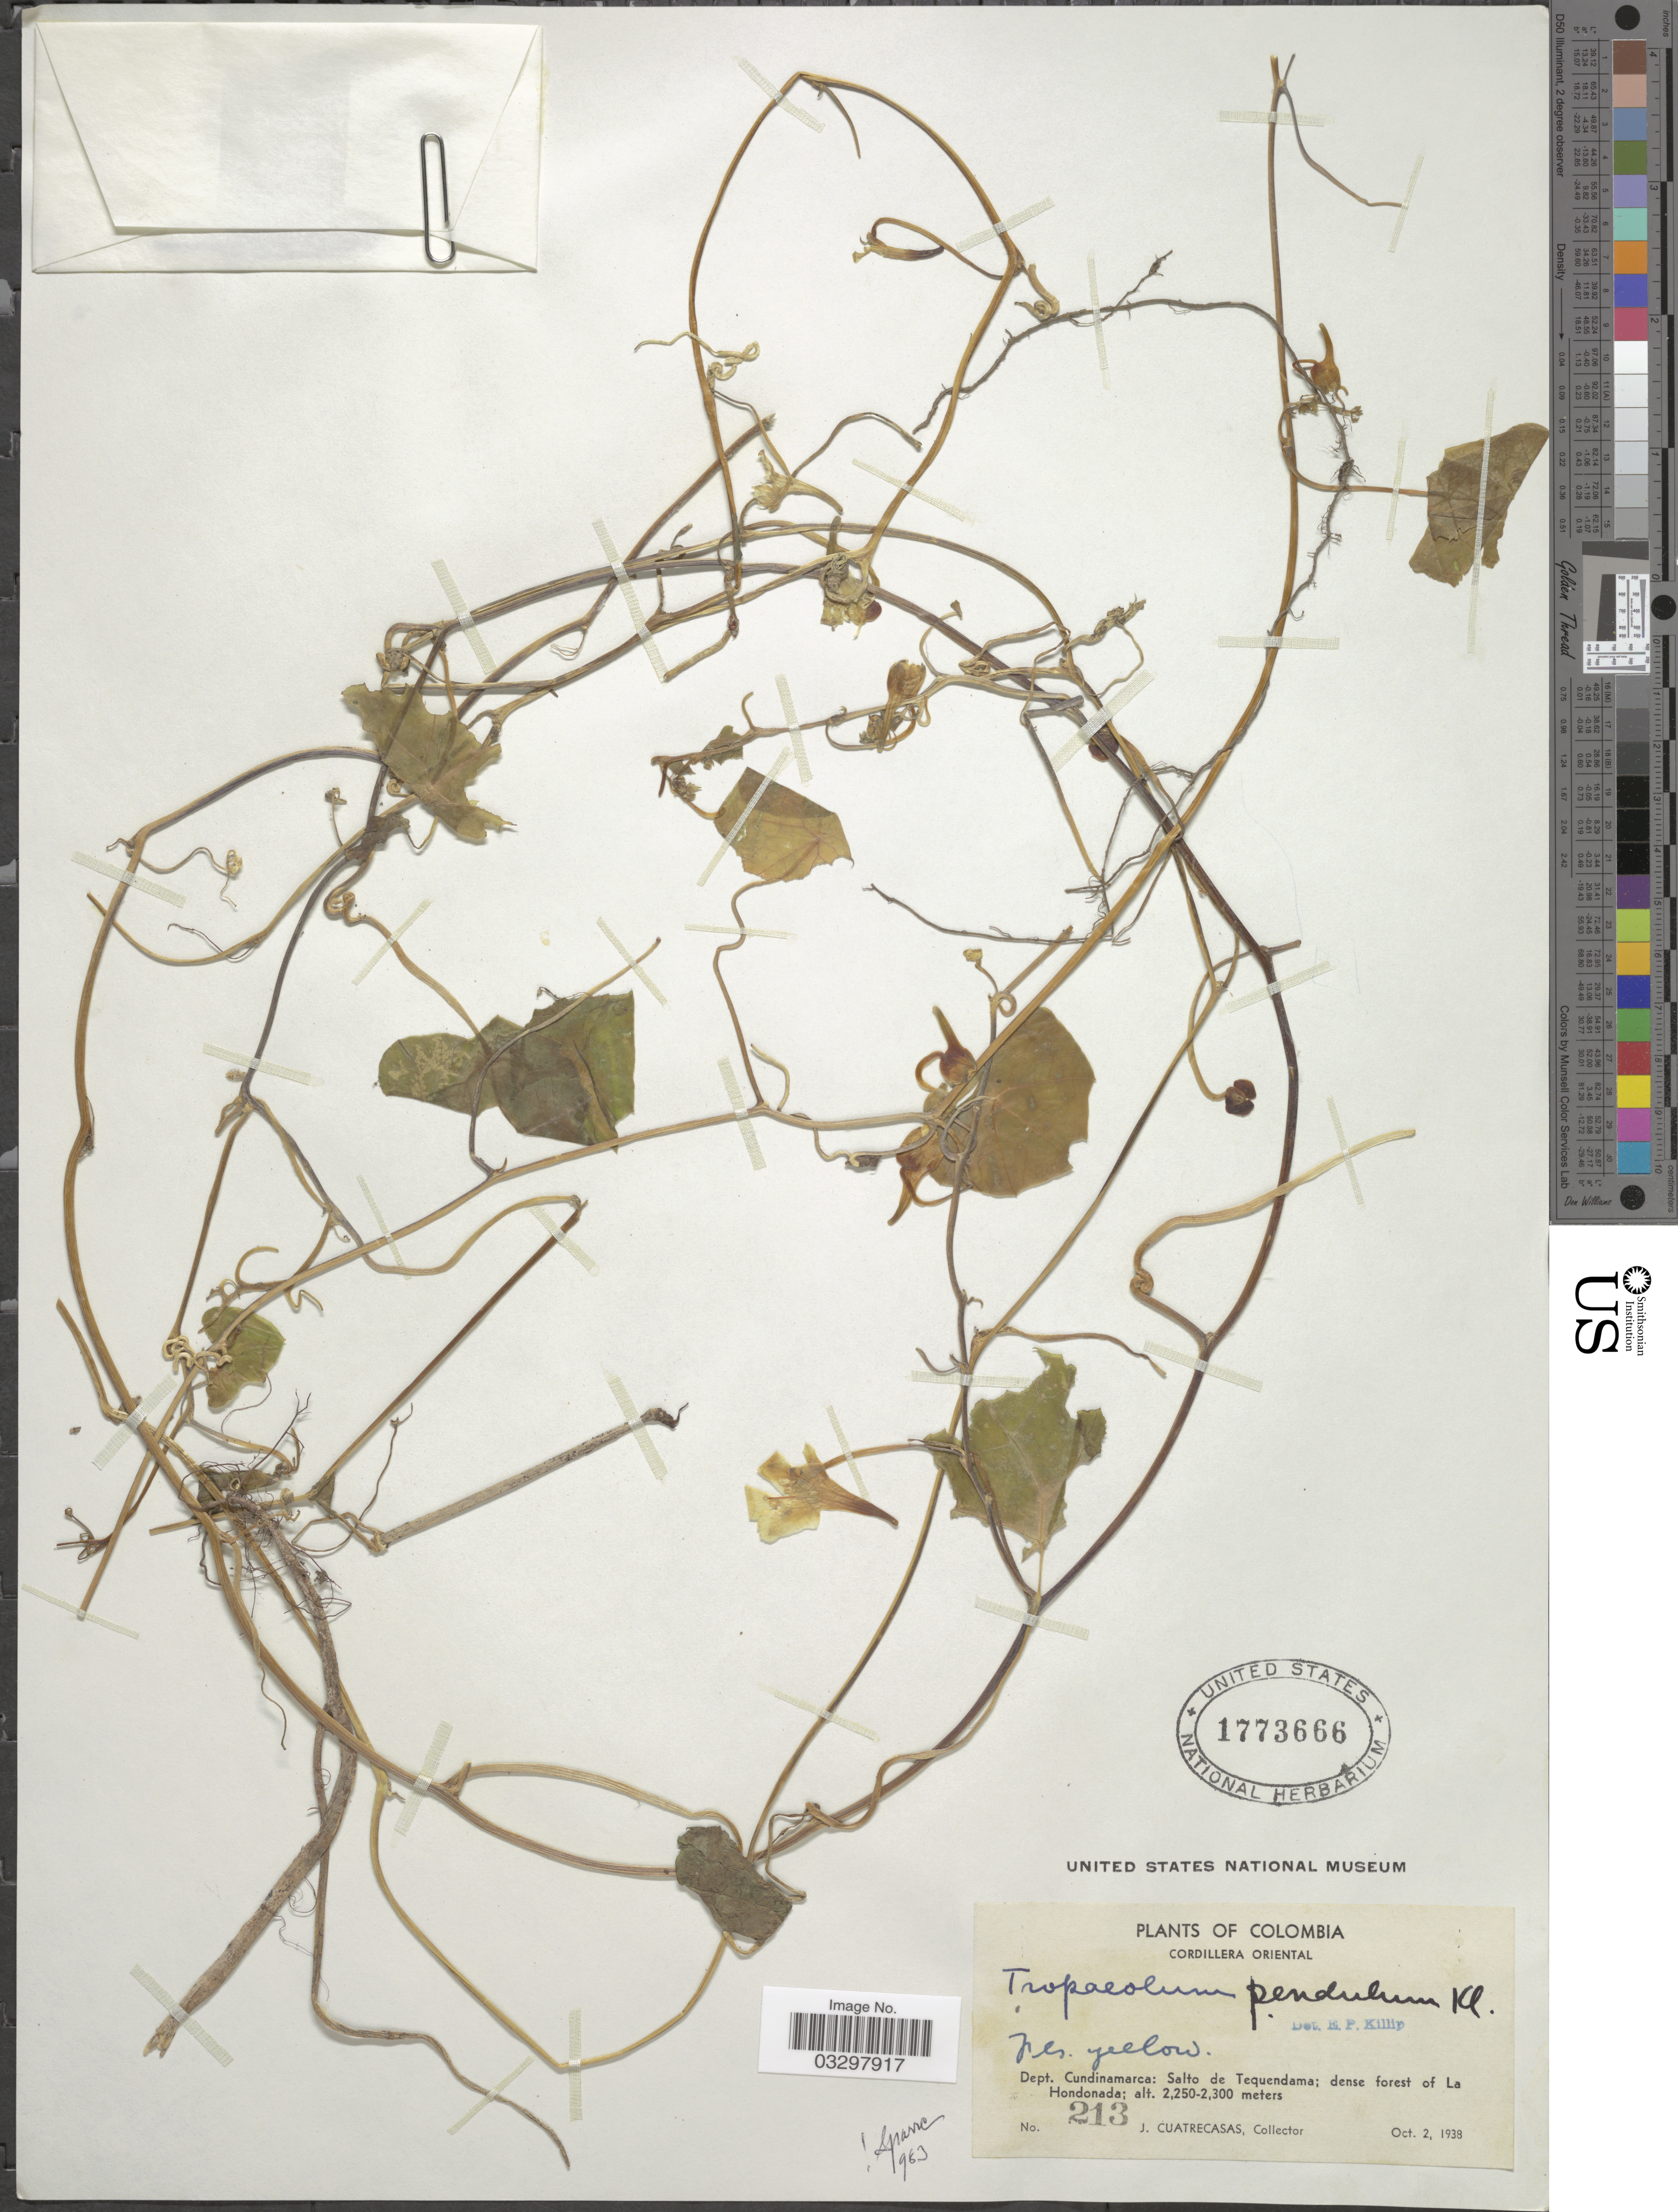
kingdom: Plantae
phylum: Tracheophyta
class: Magnoliopsida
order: Brassicales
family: Tropaeolaceae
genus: Tropaeolum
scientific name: Tropaeolum pendulum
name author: Klotzsch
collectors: J. Cuatrecasas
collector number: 213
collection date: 1938-10-02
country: Colombia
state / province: Cundinamarca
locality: Cordillera Oriental, Dept. Cundinamarca: Salto de Tequendama; dense forest of La Hondonada.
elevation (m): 2250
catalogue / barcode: US 1773666